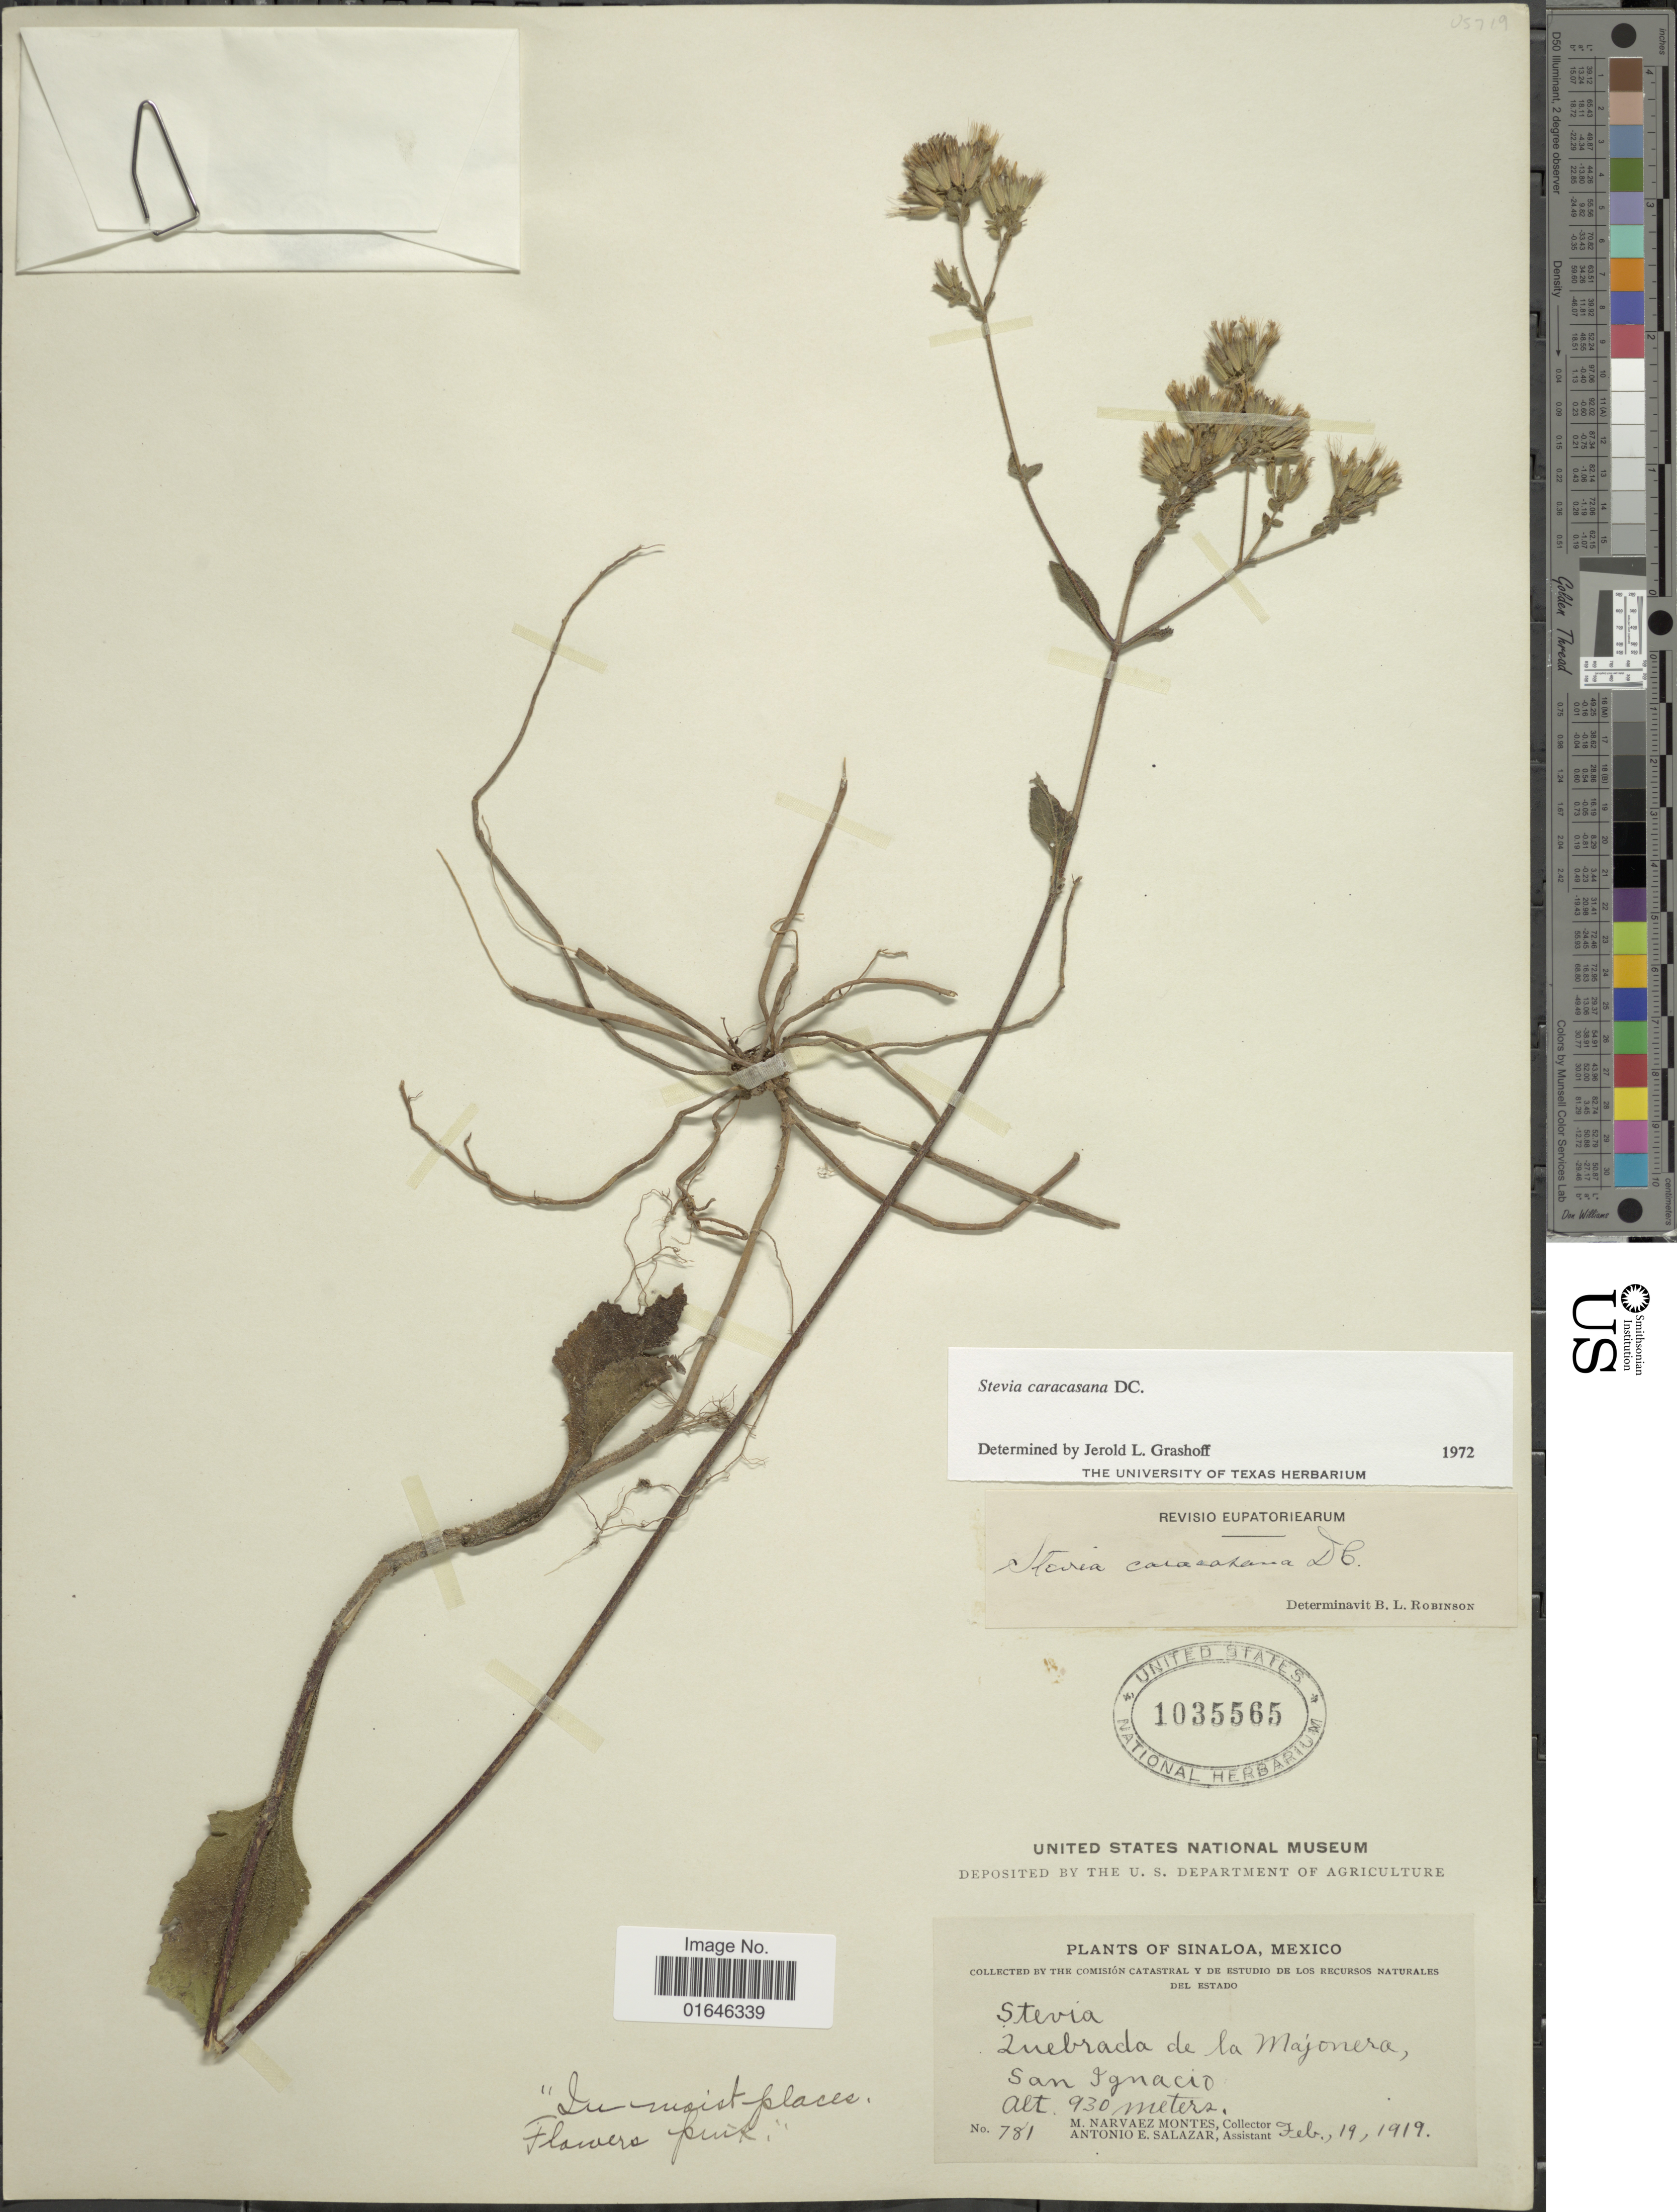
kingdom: Plantae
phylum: Tracheophyta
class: Magnoliopsida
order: Asterales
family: Asteraceae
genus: Stevia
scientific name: Stevia caracasana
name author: DC.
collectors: M. Narvaez M. & A. E. Salazar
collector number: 781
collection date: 1919-02-19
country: Mexico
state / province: Sinaloa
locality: Quebrada de la Majonera, San Ignacio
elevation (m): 930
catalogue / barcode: US 1035565